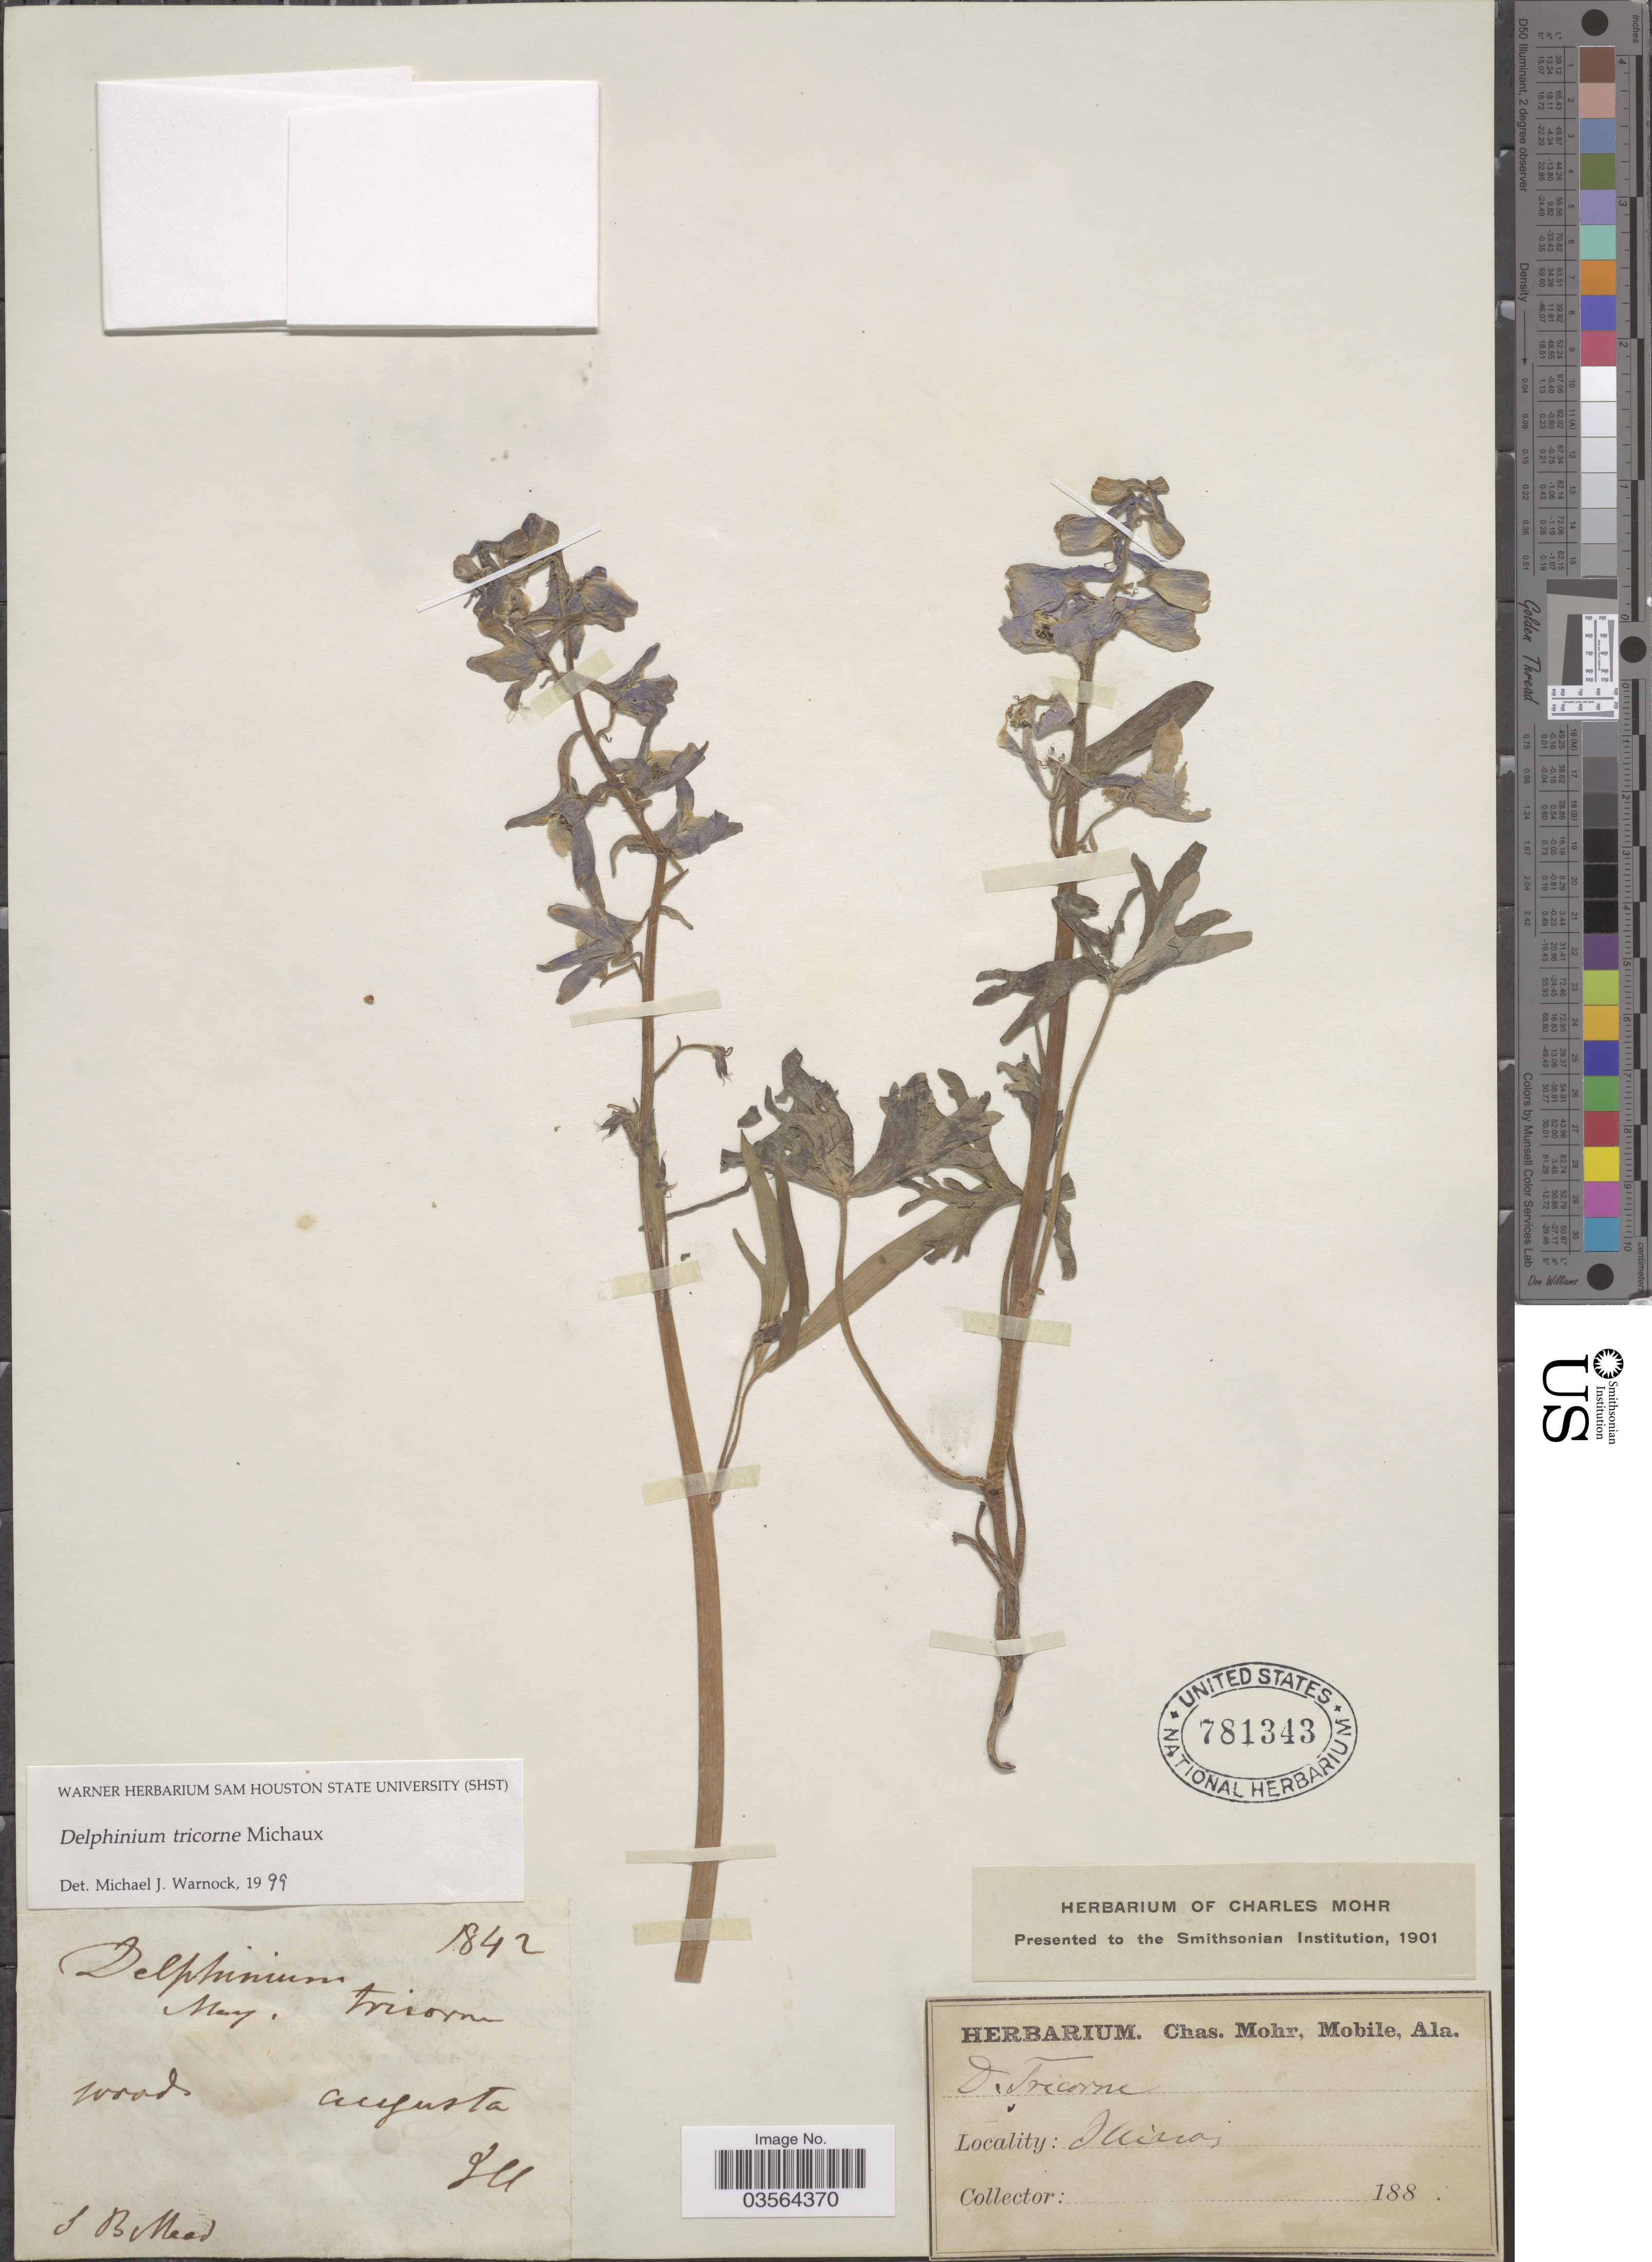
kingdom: Plantae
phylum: Tracheophyta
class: Magnoliopsida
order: Ranunculales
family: Ranunculaceae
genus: Delphinium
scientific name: Delphinium tricorne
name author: Michx.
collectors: S. Mead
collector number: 1842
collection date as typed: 188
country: United States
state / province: Illinois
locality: Augusta.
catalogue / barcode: US 781343